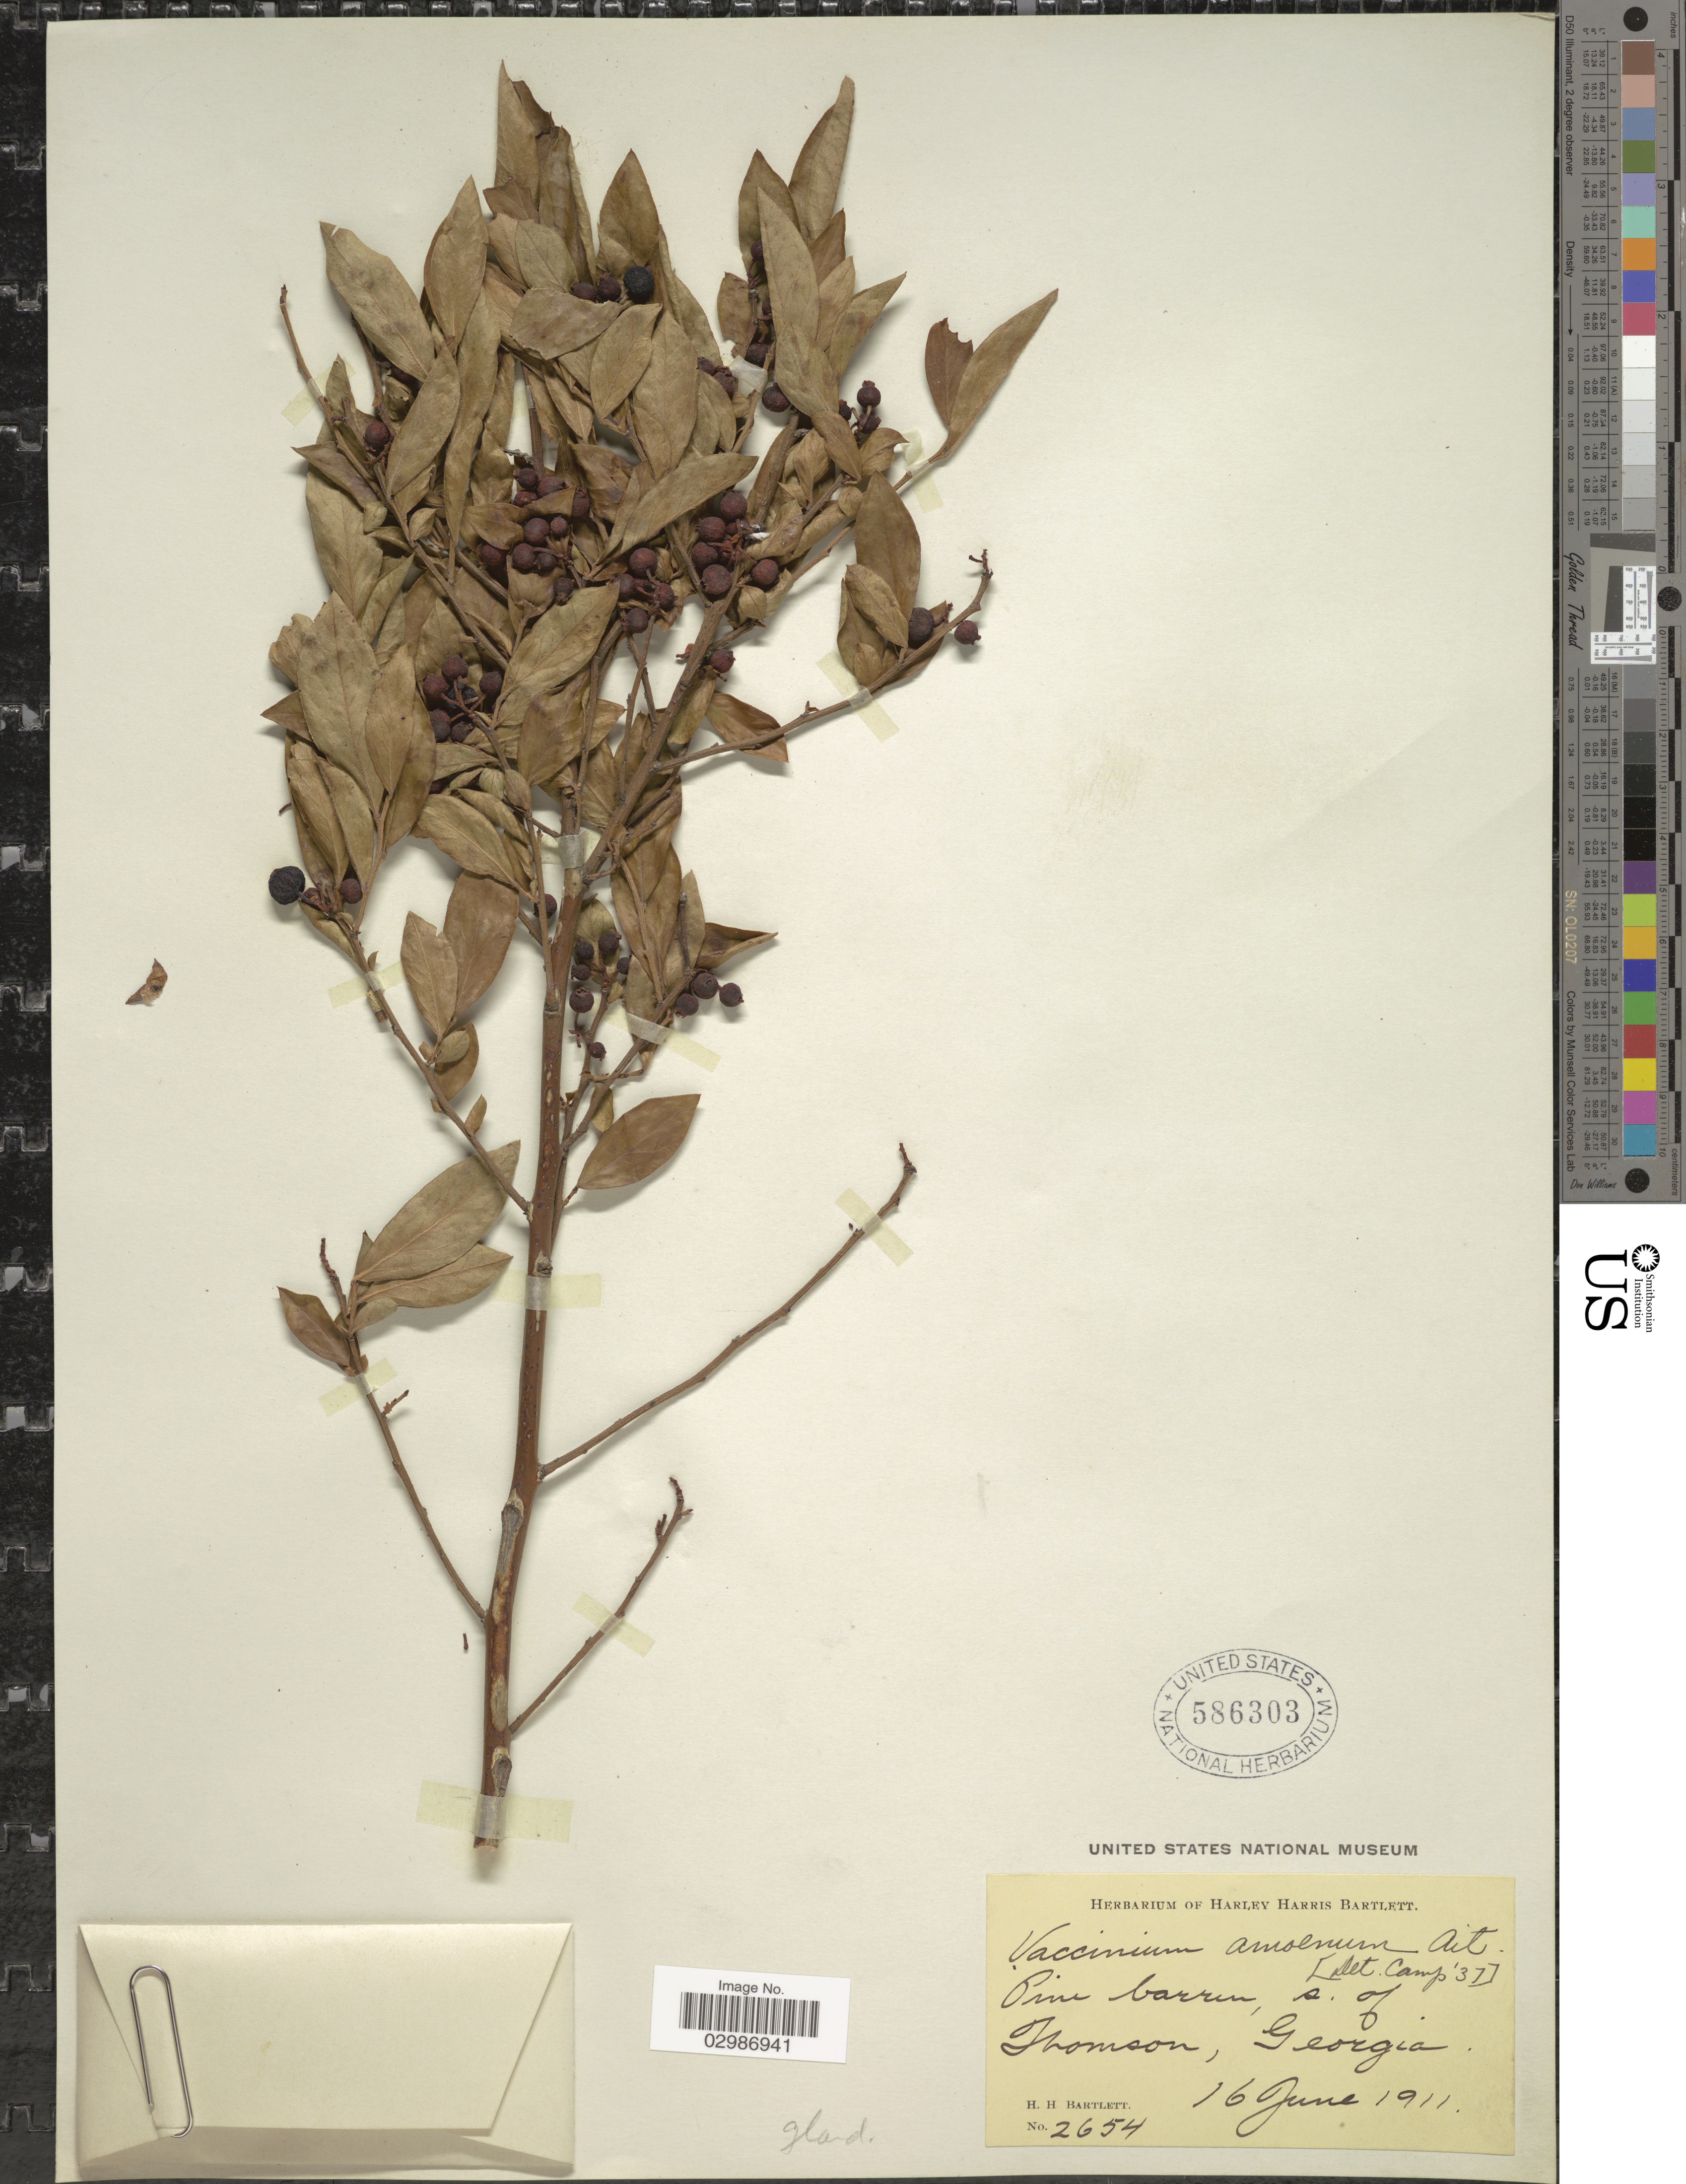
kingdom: Plantae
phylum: Tracheophyta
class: Magnoliopsida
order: Ericales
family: Ericaceae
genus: Vaccinium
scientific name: Vaccinium amoenum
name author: Aiton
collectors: H. H. Bartlett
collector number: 2654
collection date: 1911-06-16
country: United States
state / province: Georgia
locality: S. of Thomson.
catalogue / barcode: US 586303